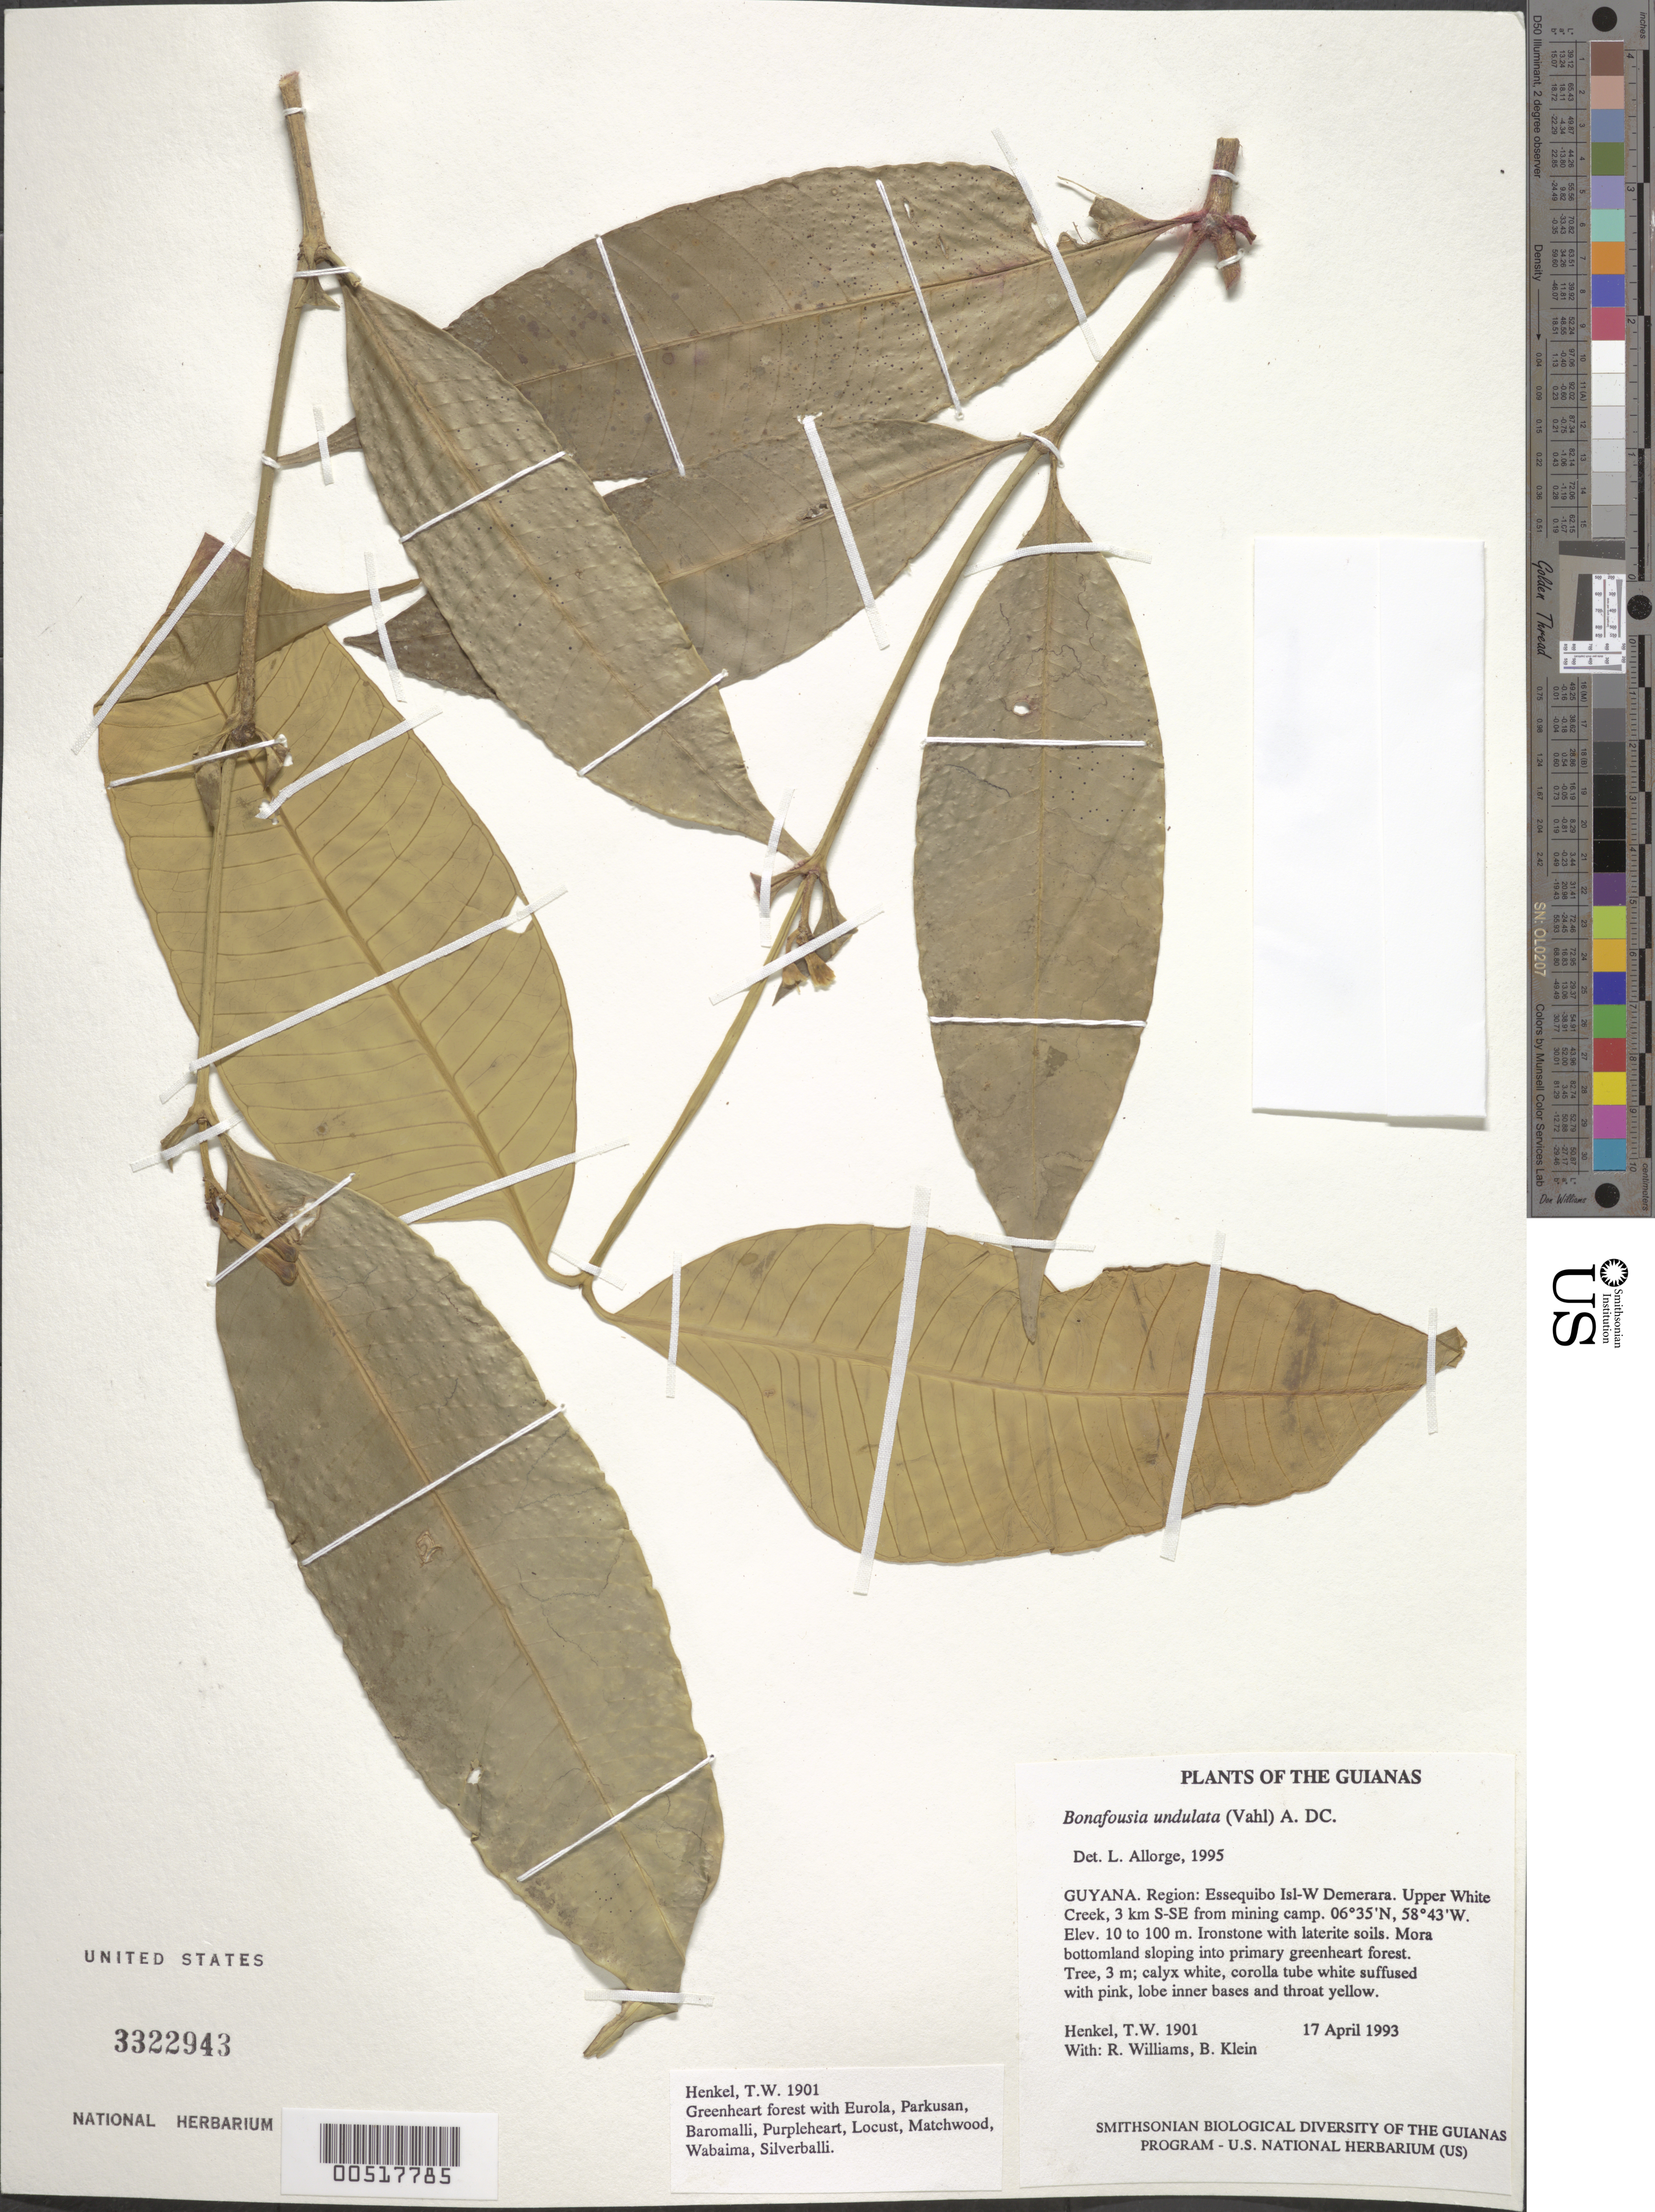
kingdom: Plantae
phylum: Tracheophyta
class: Magnoliopsida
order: Gentianales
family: Apocynaceae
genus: Bonafousia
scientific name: Bonafousia undulata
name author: (Vahl) A. DC.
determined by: Allorge, L.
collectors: T. Henkel, R. Williams & B. Klein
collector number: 1901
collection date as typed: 17 April 1993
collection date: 1993-04-17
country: Guyana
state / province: Essequibo Isl-W. Demerara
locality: Upper White Creek, 3 km S-SE from mining camp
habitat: Ironstone with laterite soils. Mora bottomland sloping into primary greenheart forest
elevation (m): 10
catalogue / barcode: US 3322943